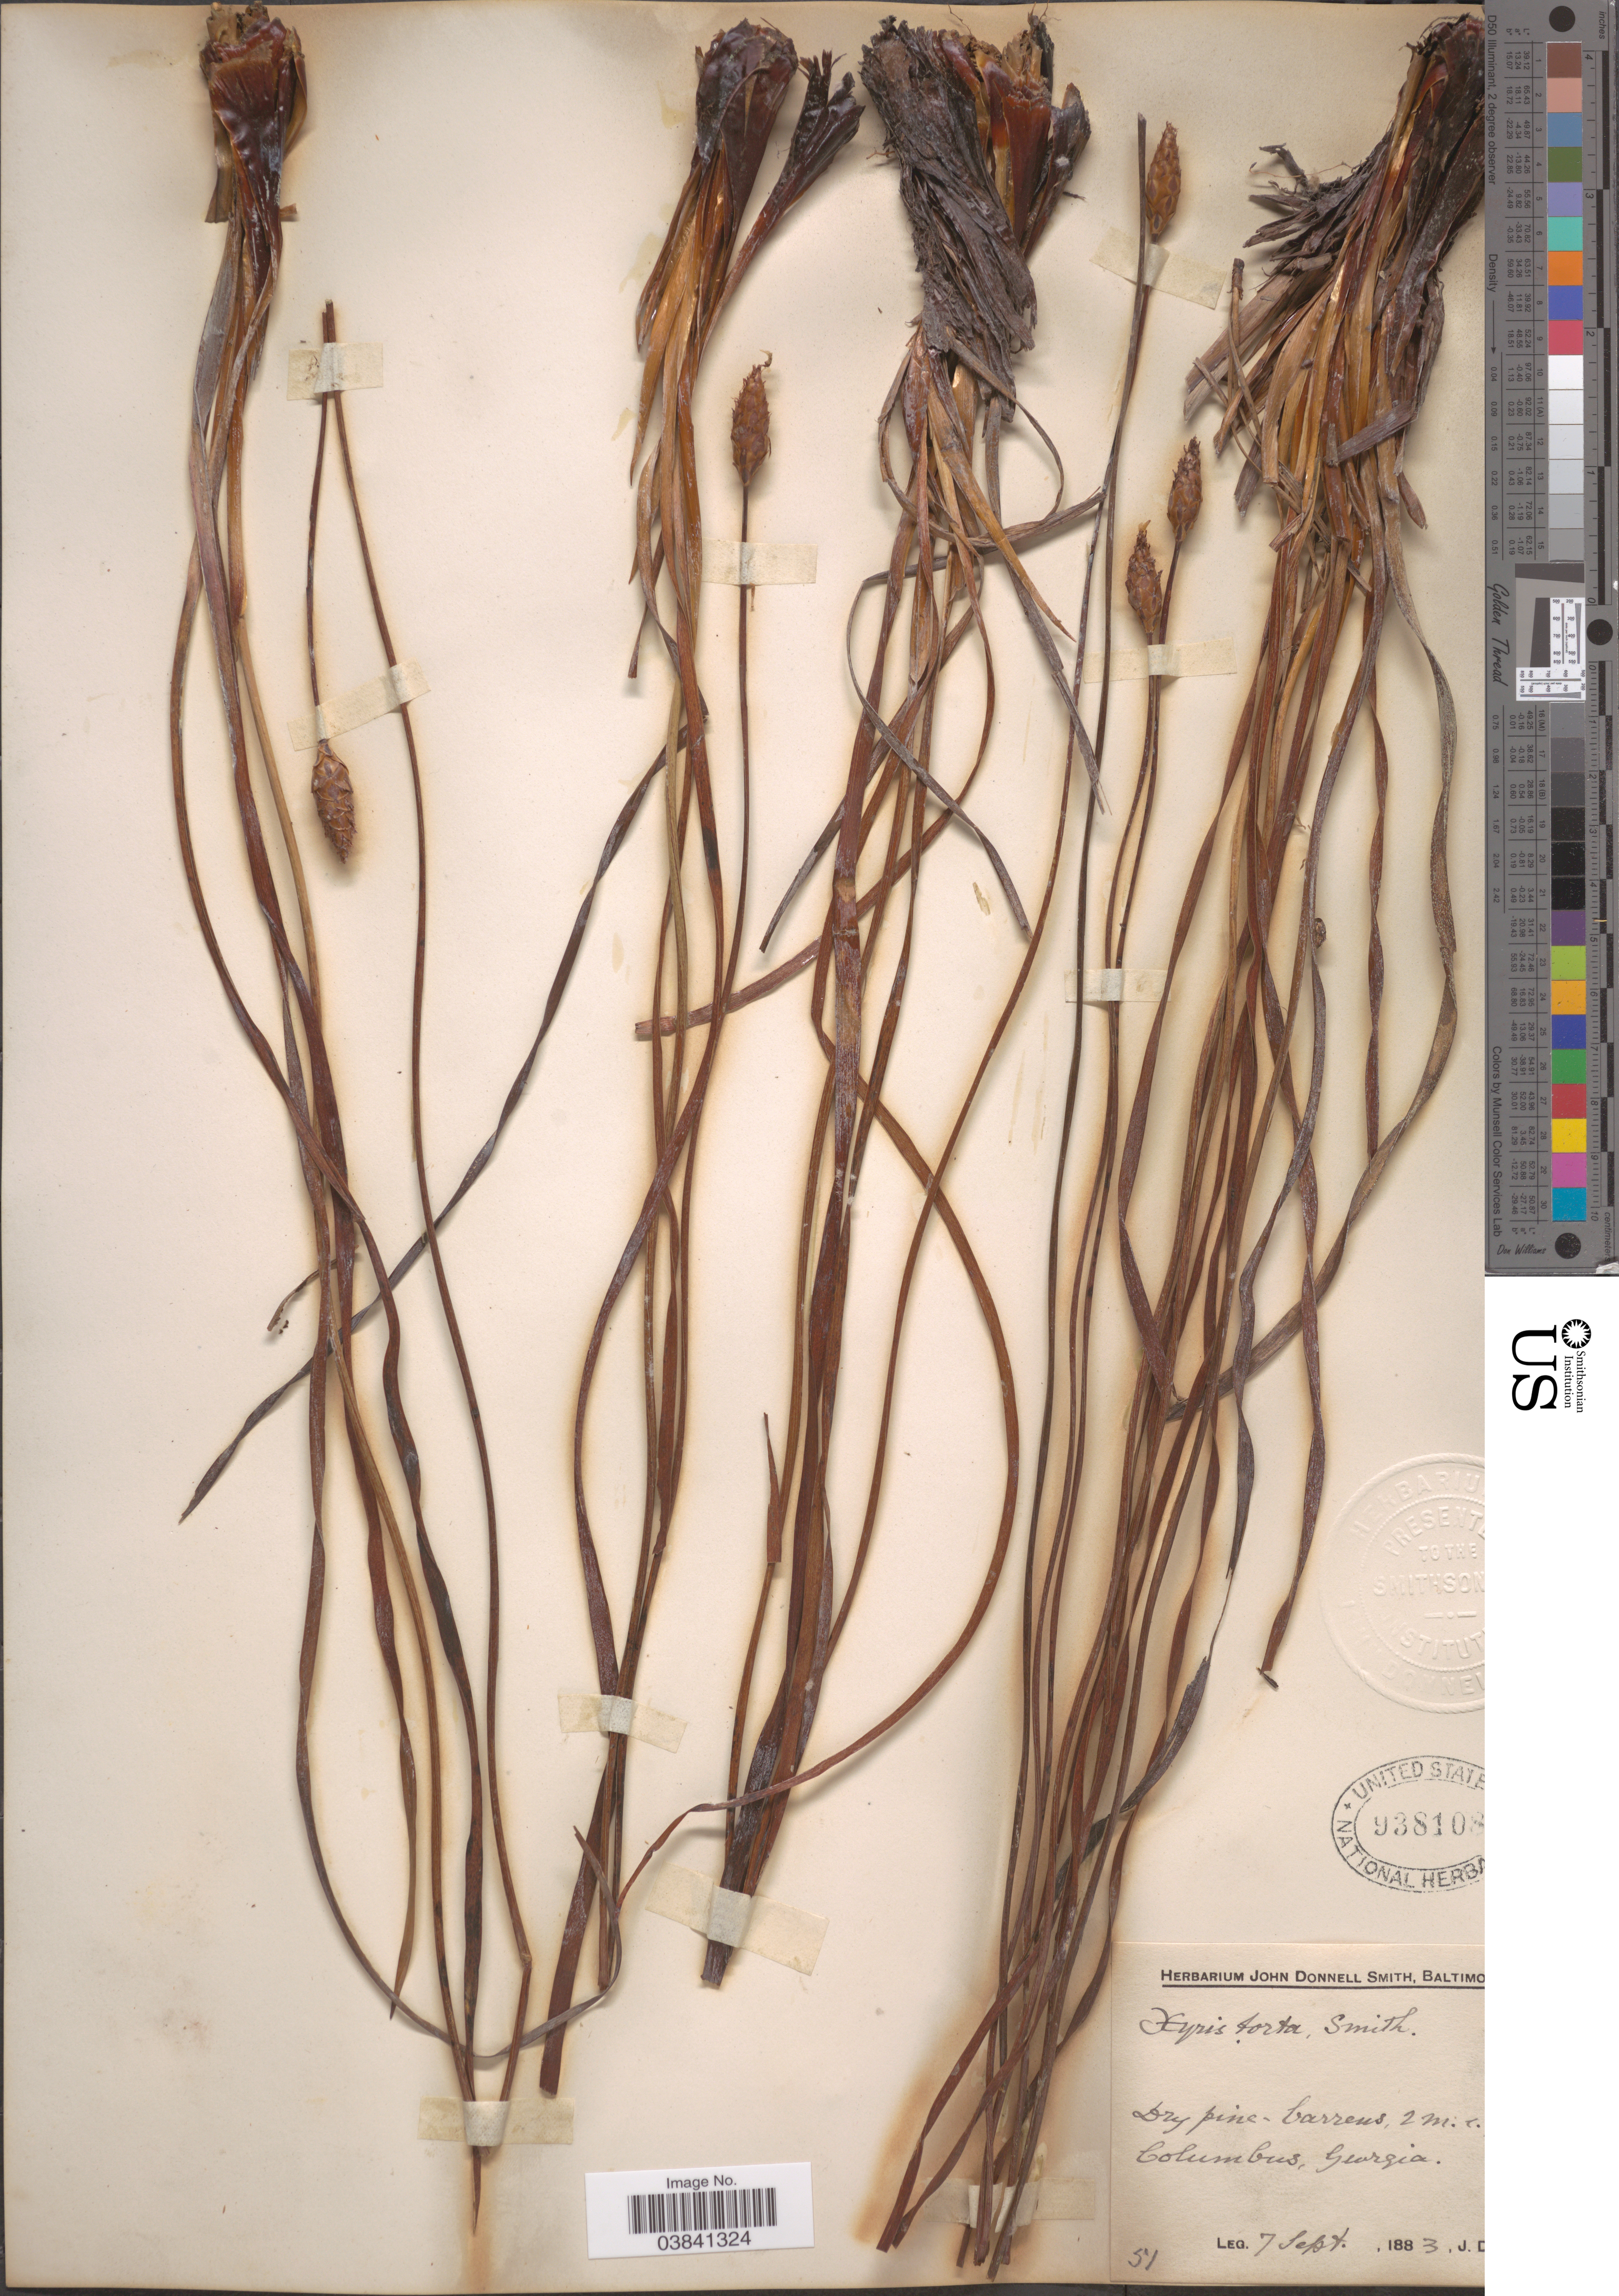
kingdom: Plantae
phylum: Tracheophyta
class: Liliopsida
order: Poales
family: Xyridaceae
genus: Xyris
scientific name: Xyris caroliniana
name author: Walter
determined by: Strong, Mark T., (BOT), Smithsonian Institution - National Museum of Natural History (UNITED STATES)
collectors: J. Donnell Smith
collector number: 51?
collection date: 1883-09-07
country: United States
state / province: Georgia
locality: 2 m.e. Columbus.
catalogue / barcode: US 938108